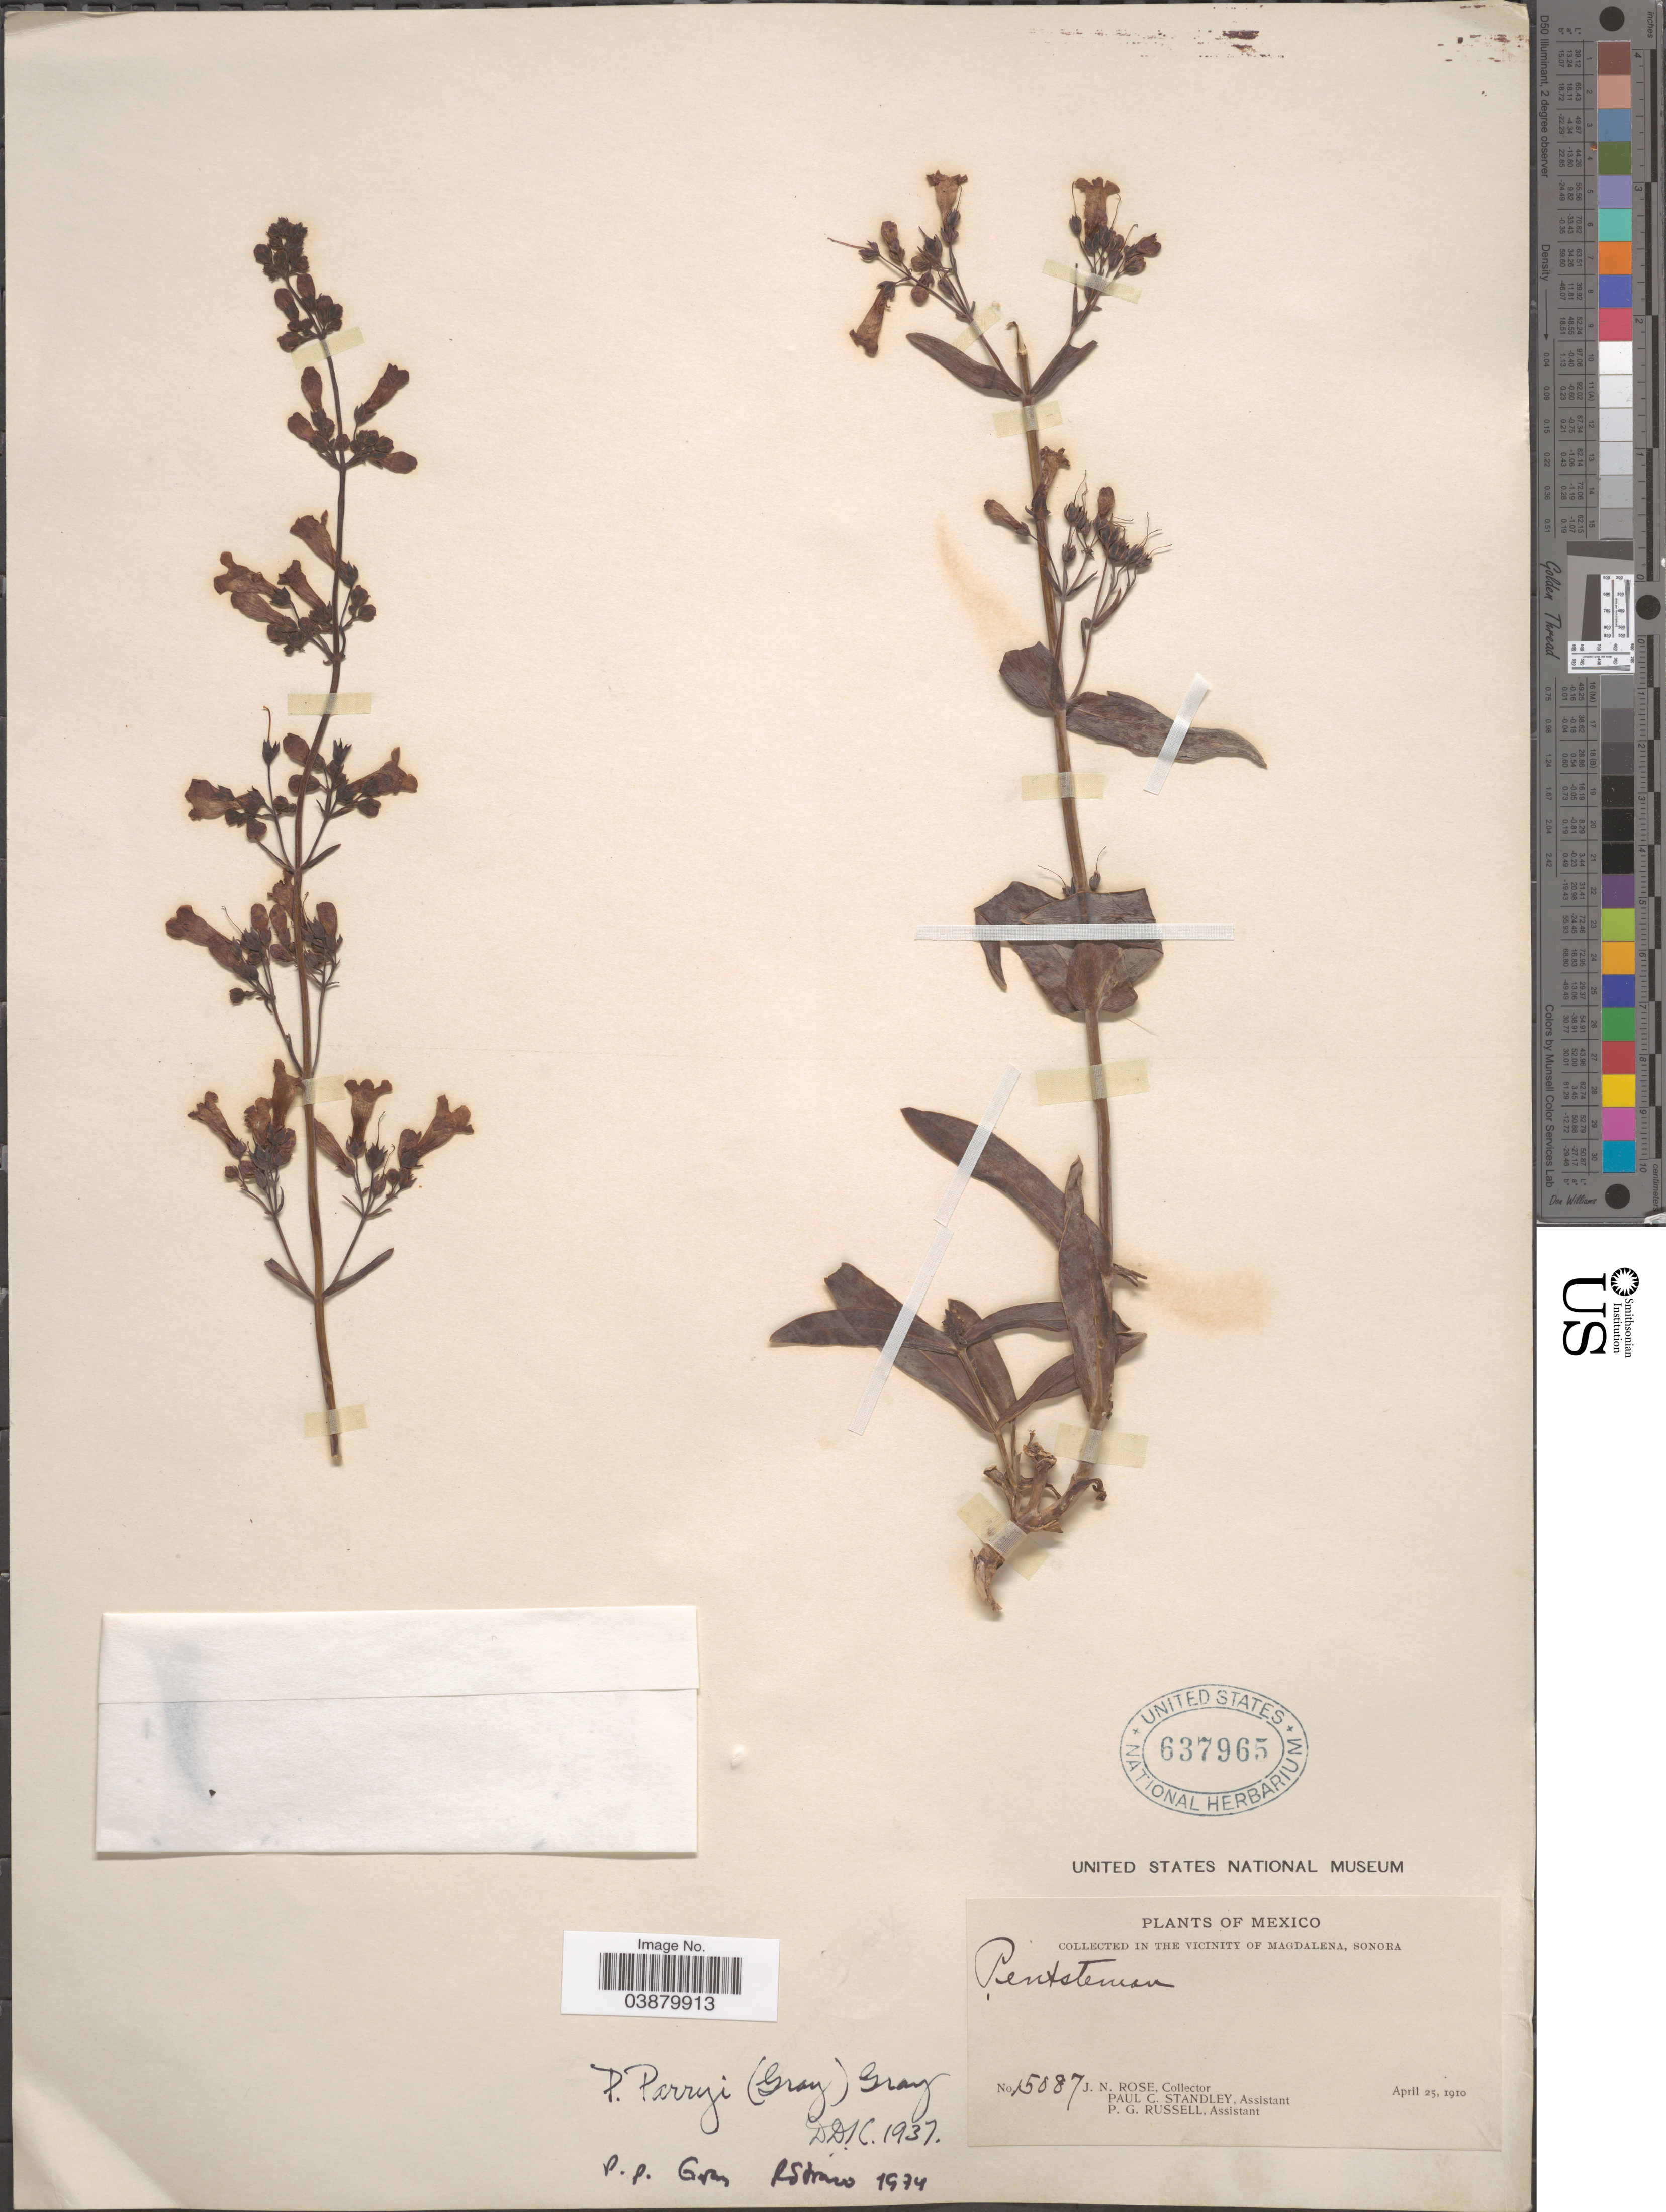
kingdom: Plantae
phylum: Tracheophyta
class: Magnoliopsida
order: Lamiales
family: Plantaginaceae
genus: Penstemon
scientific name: Penstemon parryi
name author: A. Gray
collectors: J. N. Rose, P. C. Standley & P. G. Russell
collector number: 15087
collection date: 1910-04-25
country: Mexico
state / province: Sonora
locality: In the vicinity of Magdalena.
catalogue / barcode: US 637965